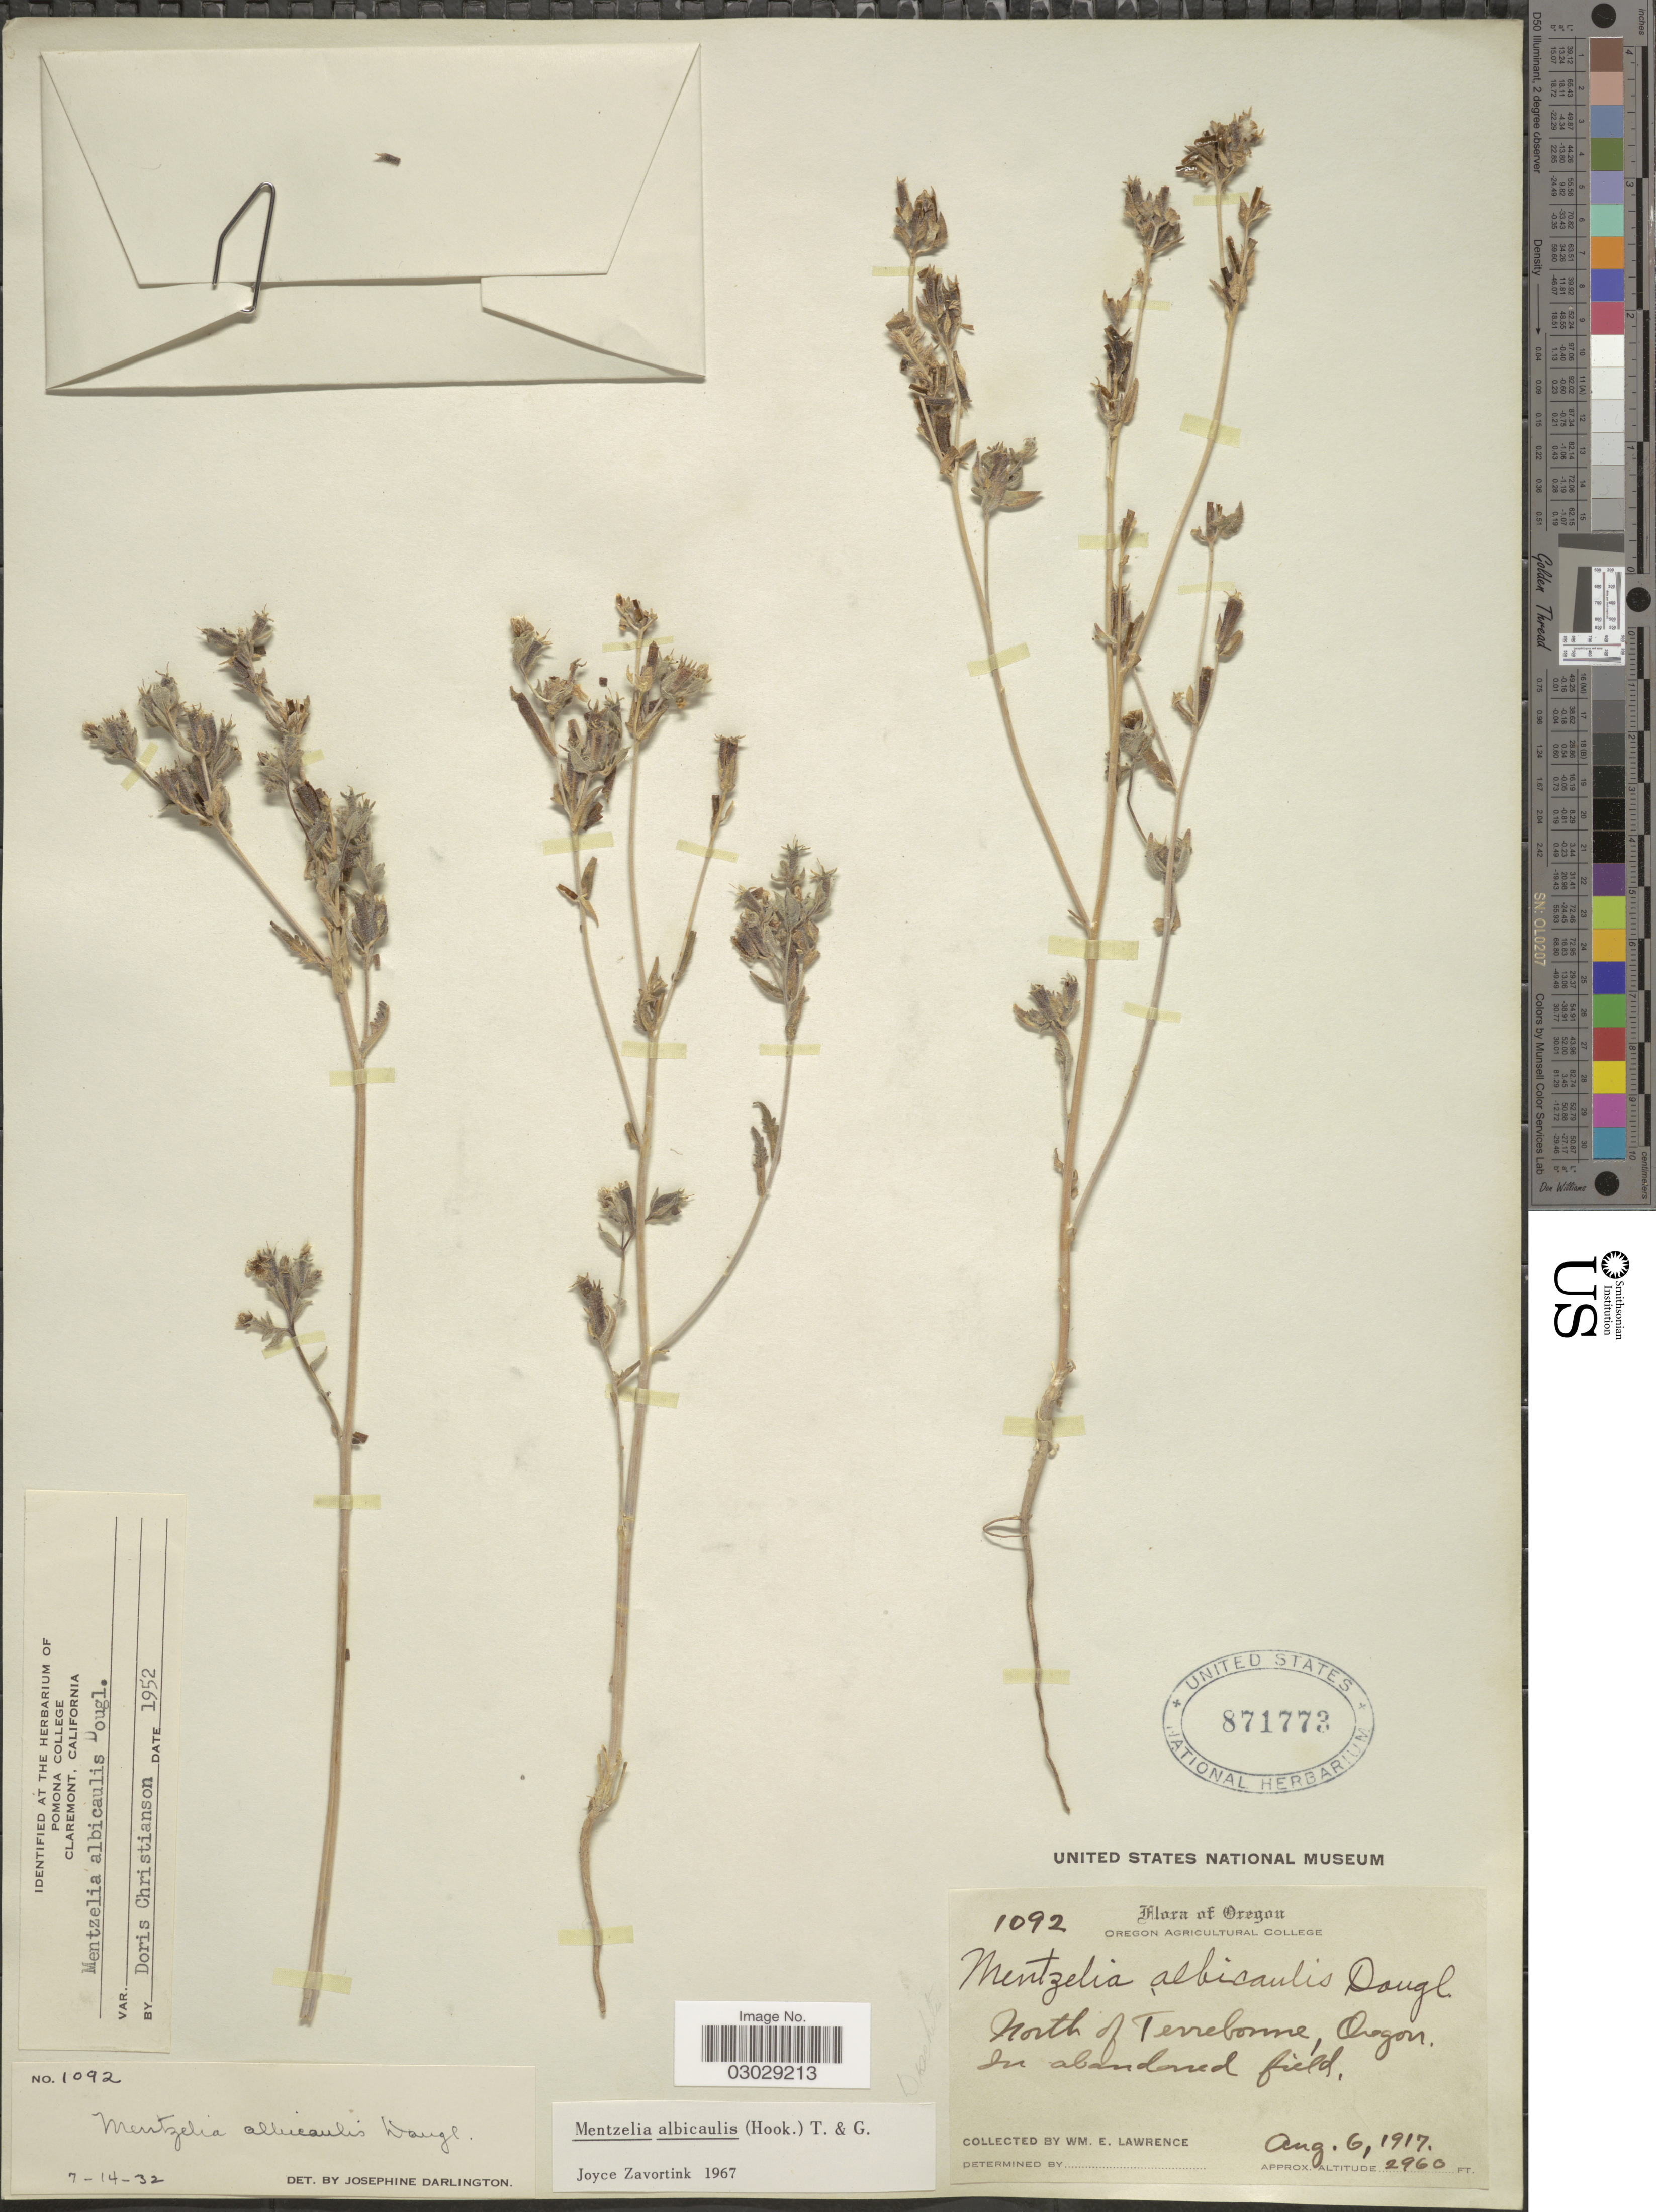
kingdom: Plantae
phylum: Tracheophyta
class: Magnoliopsida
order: Cornales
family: Loasaceae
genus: Mentzelia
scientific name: Mentzelia albicaulis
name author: (Douglas ex Hook.) Douglas ex Torr. & A. Gray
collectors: W. Lawrence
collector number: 1092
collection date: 1917-08-06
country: United States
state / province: Oregon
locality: North of Terrebonne. In abandoned field.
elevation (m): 902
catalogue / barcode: US 871773